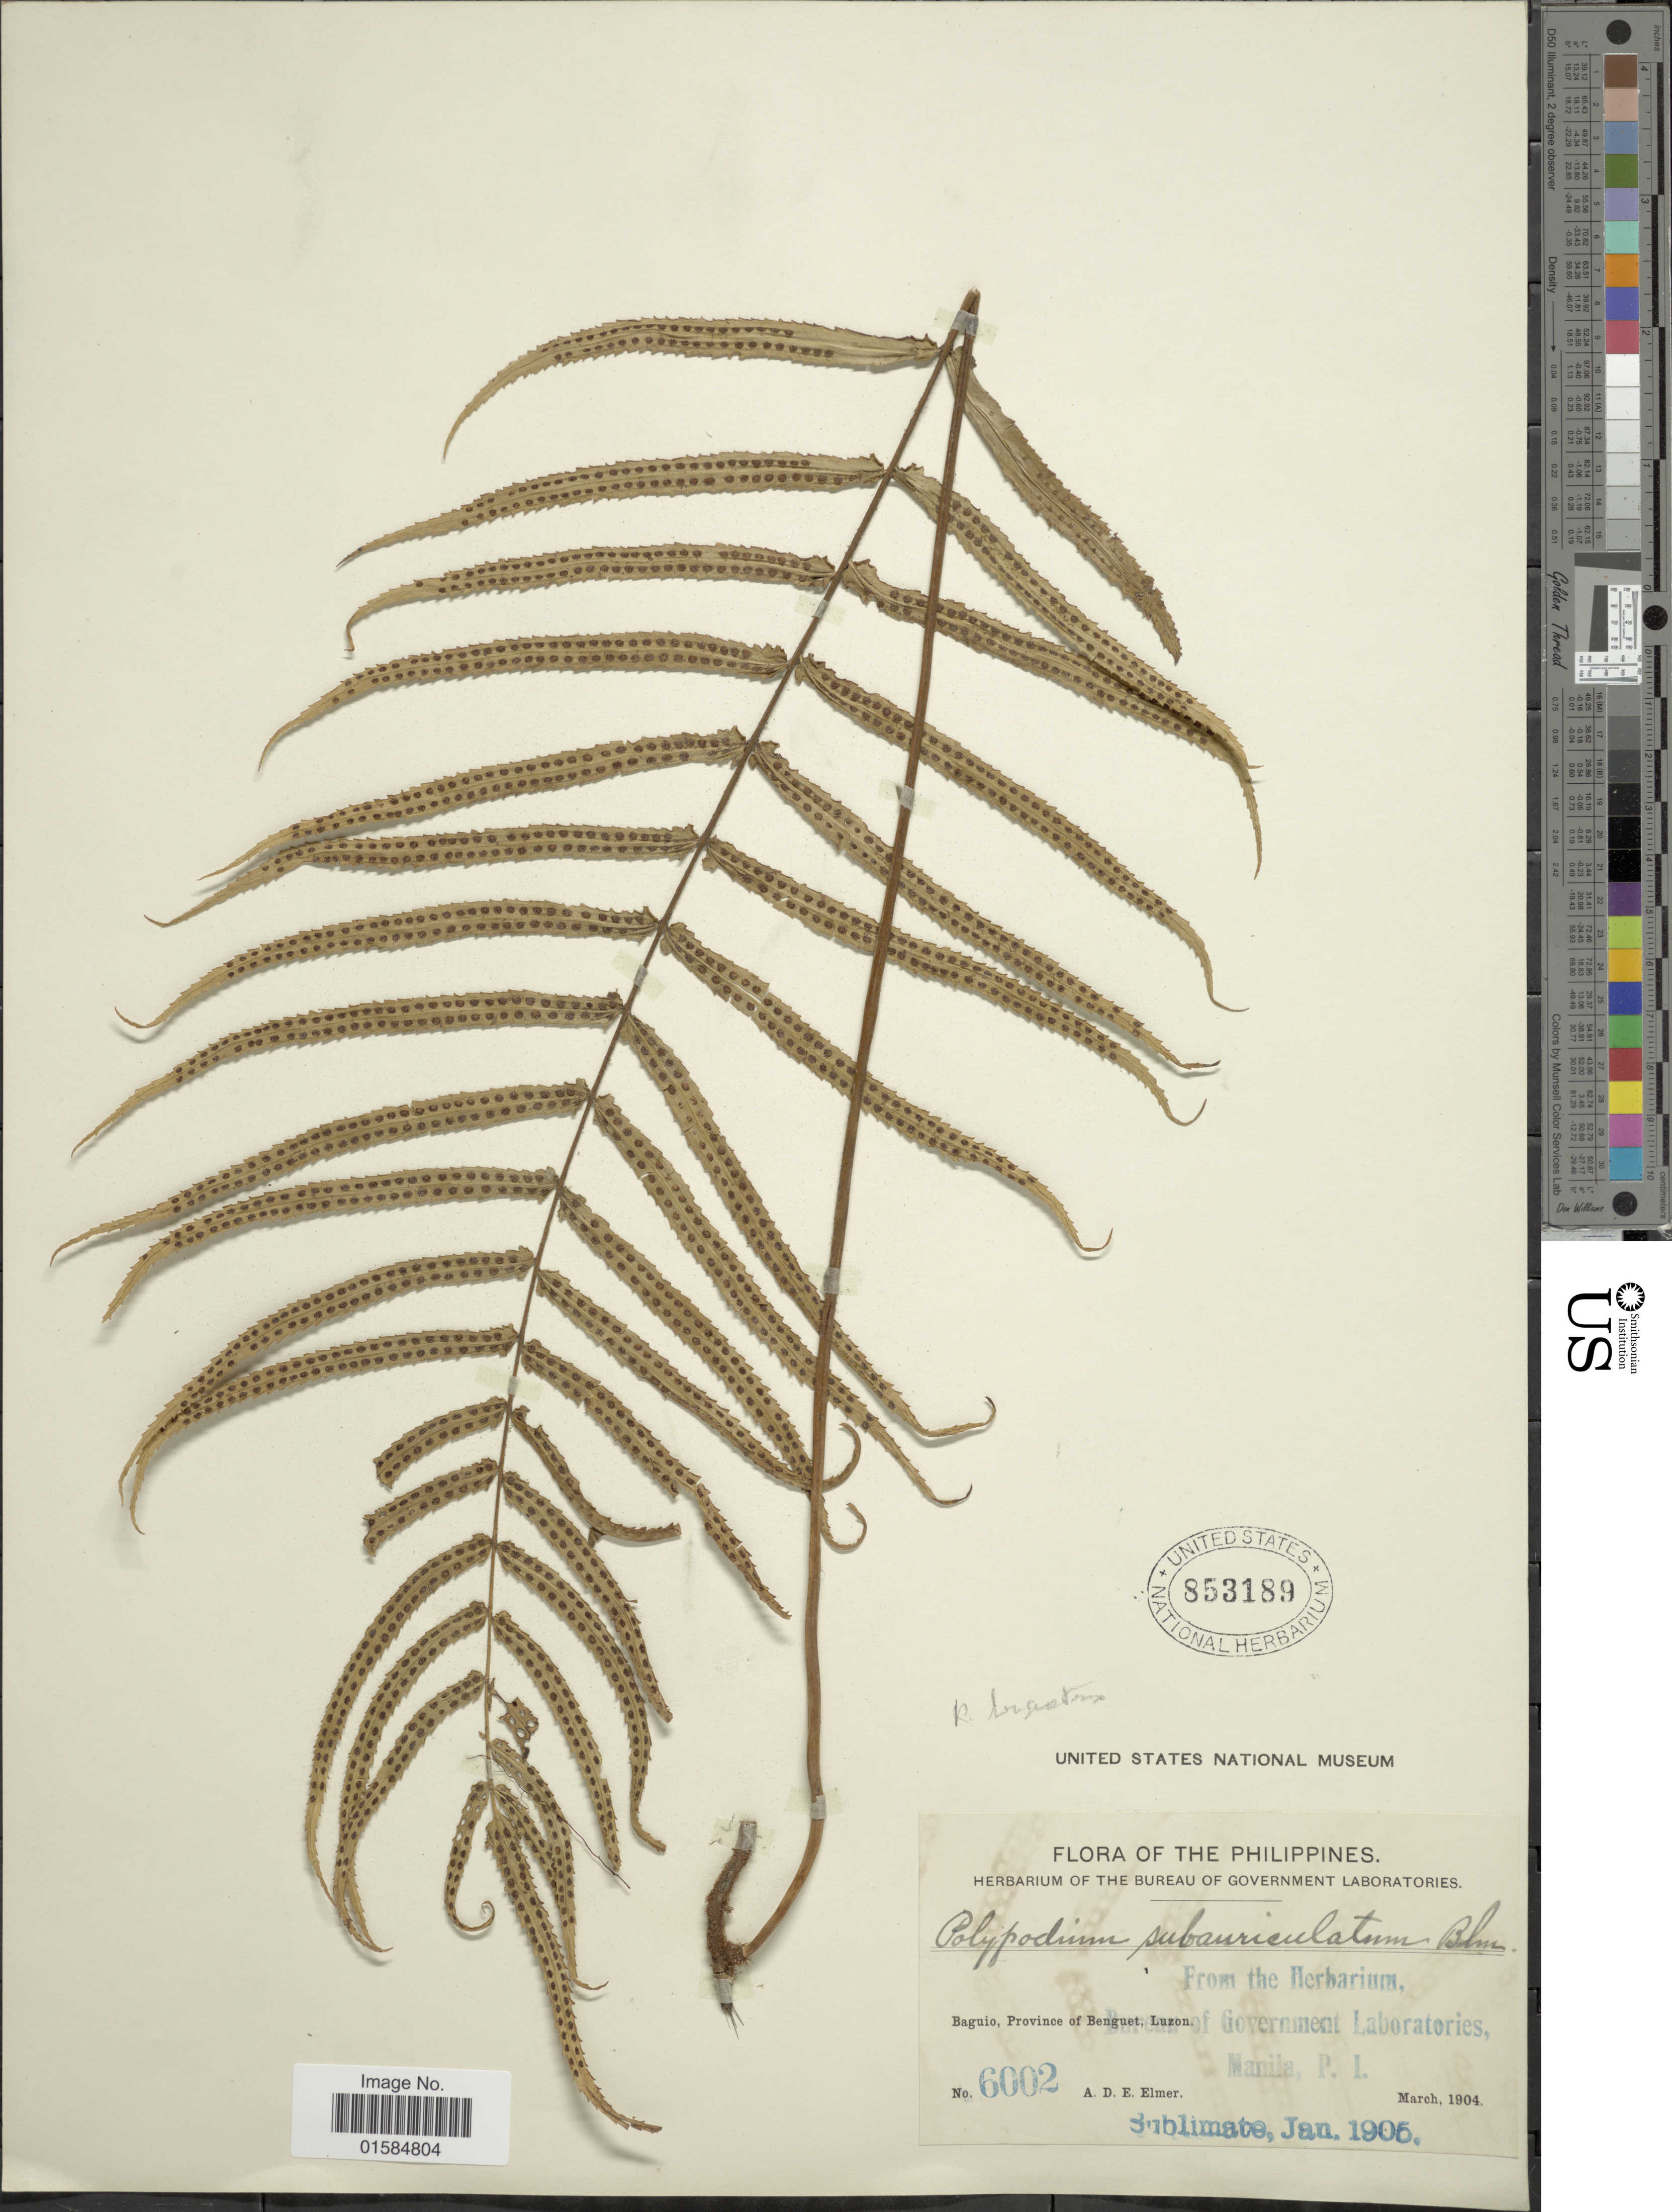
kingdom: Plantae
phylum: Tracheophyta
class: Polypodiopsida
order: Polypodiales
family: Polypodiaceae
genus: Goniophlebium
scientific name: Goniophlebium benguetense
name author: (Copel.) Copel.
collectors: A. D. E. Elmer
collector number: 6002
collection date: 1904-03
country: Philippines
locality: Baguio, Province of Benguet, Luzon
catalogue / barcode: US 853189